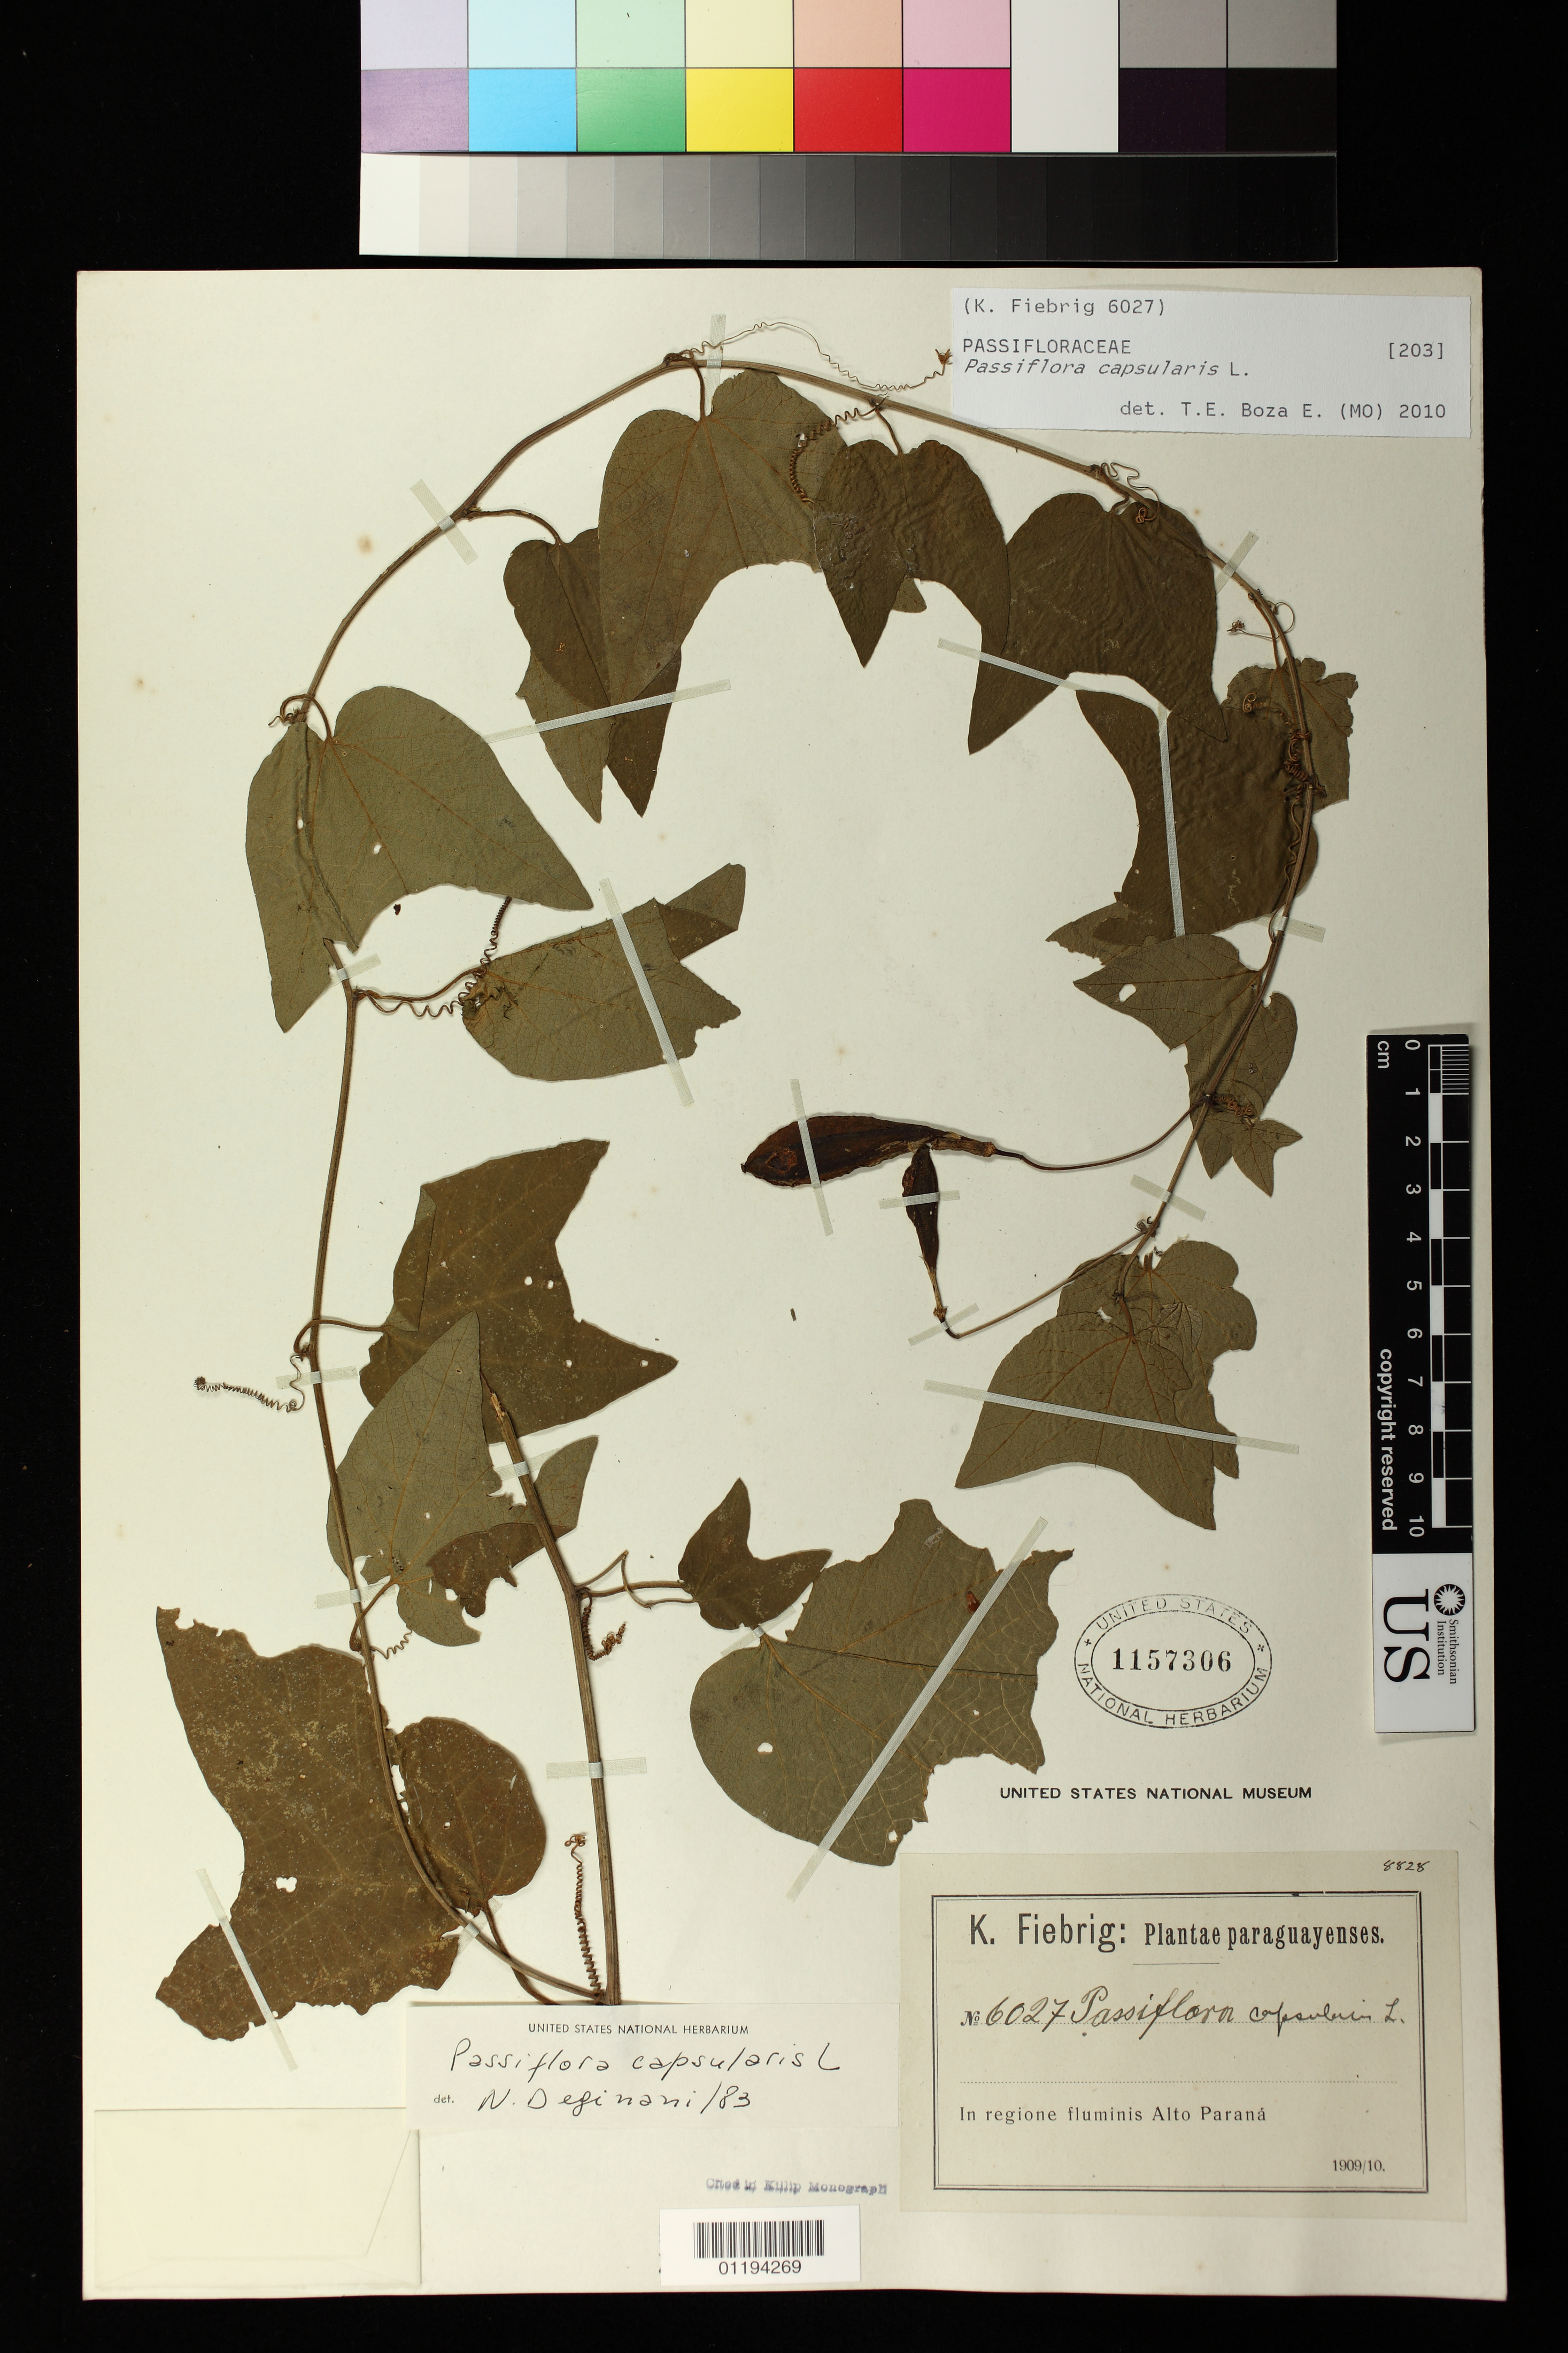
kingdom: Plantae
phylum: Tracheophyta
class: Magnoliopsida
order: Malpighiales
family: Passifloraceae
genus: Passiflora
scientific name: Passiflora capsularis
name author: L.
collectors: K. Fiebrig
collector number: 6027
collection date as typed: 1909 1910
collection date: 1909/1910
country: Paraguay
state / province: Alto Parana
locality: In regione fluminis Alto Parana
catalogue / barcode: US 1157306